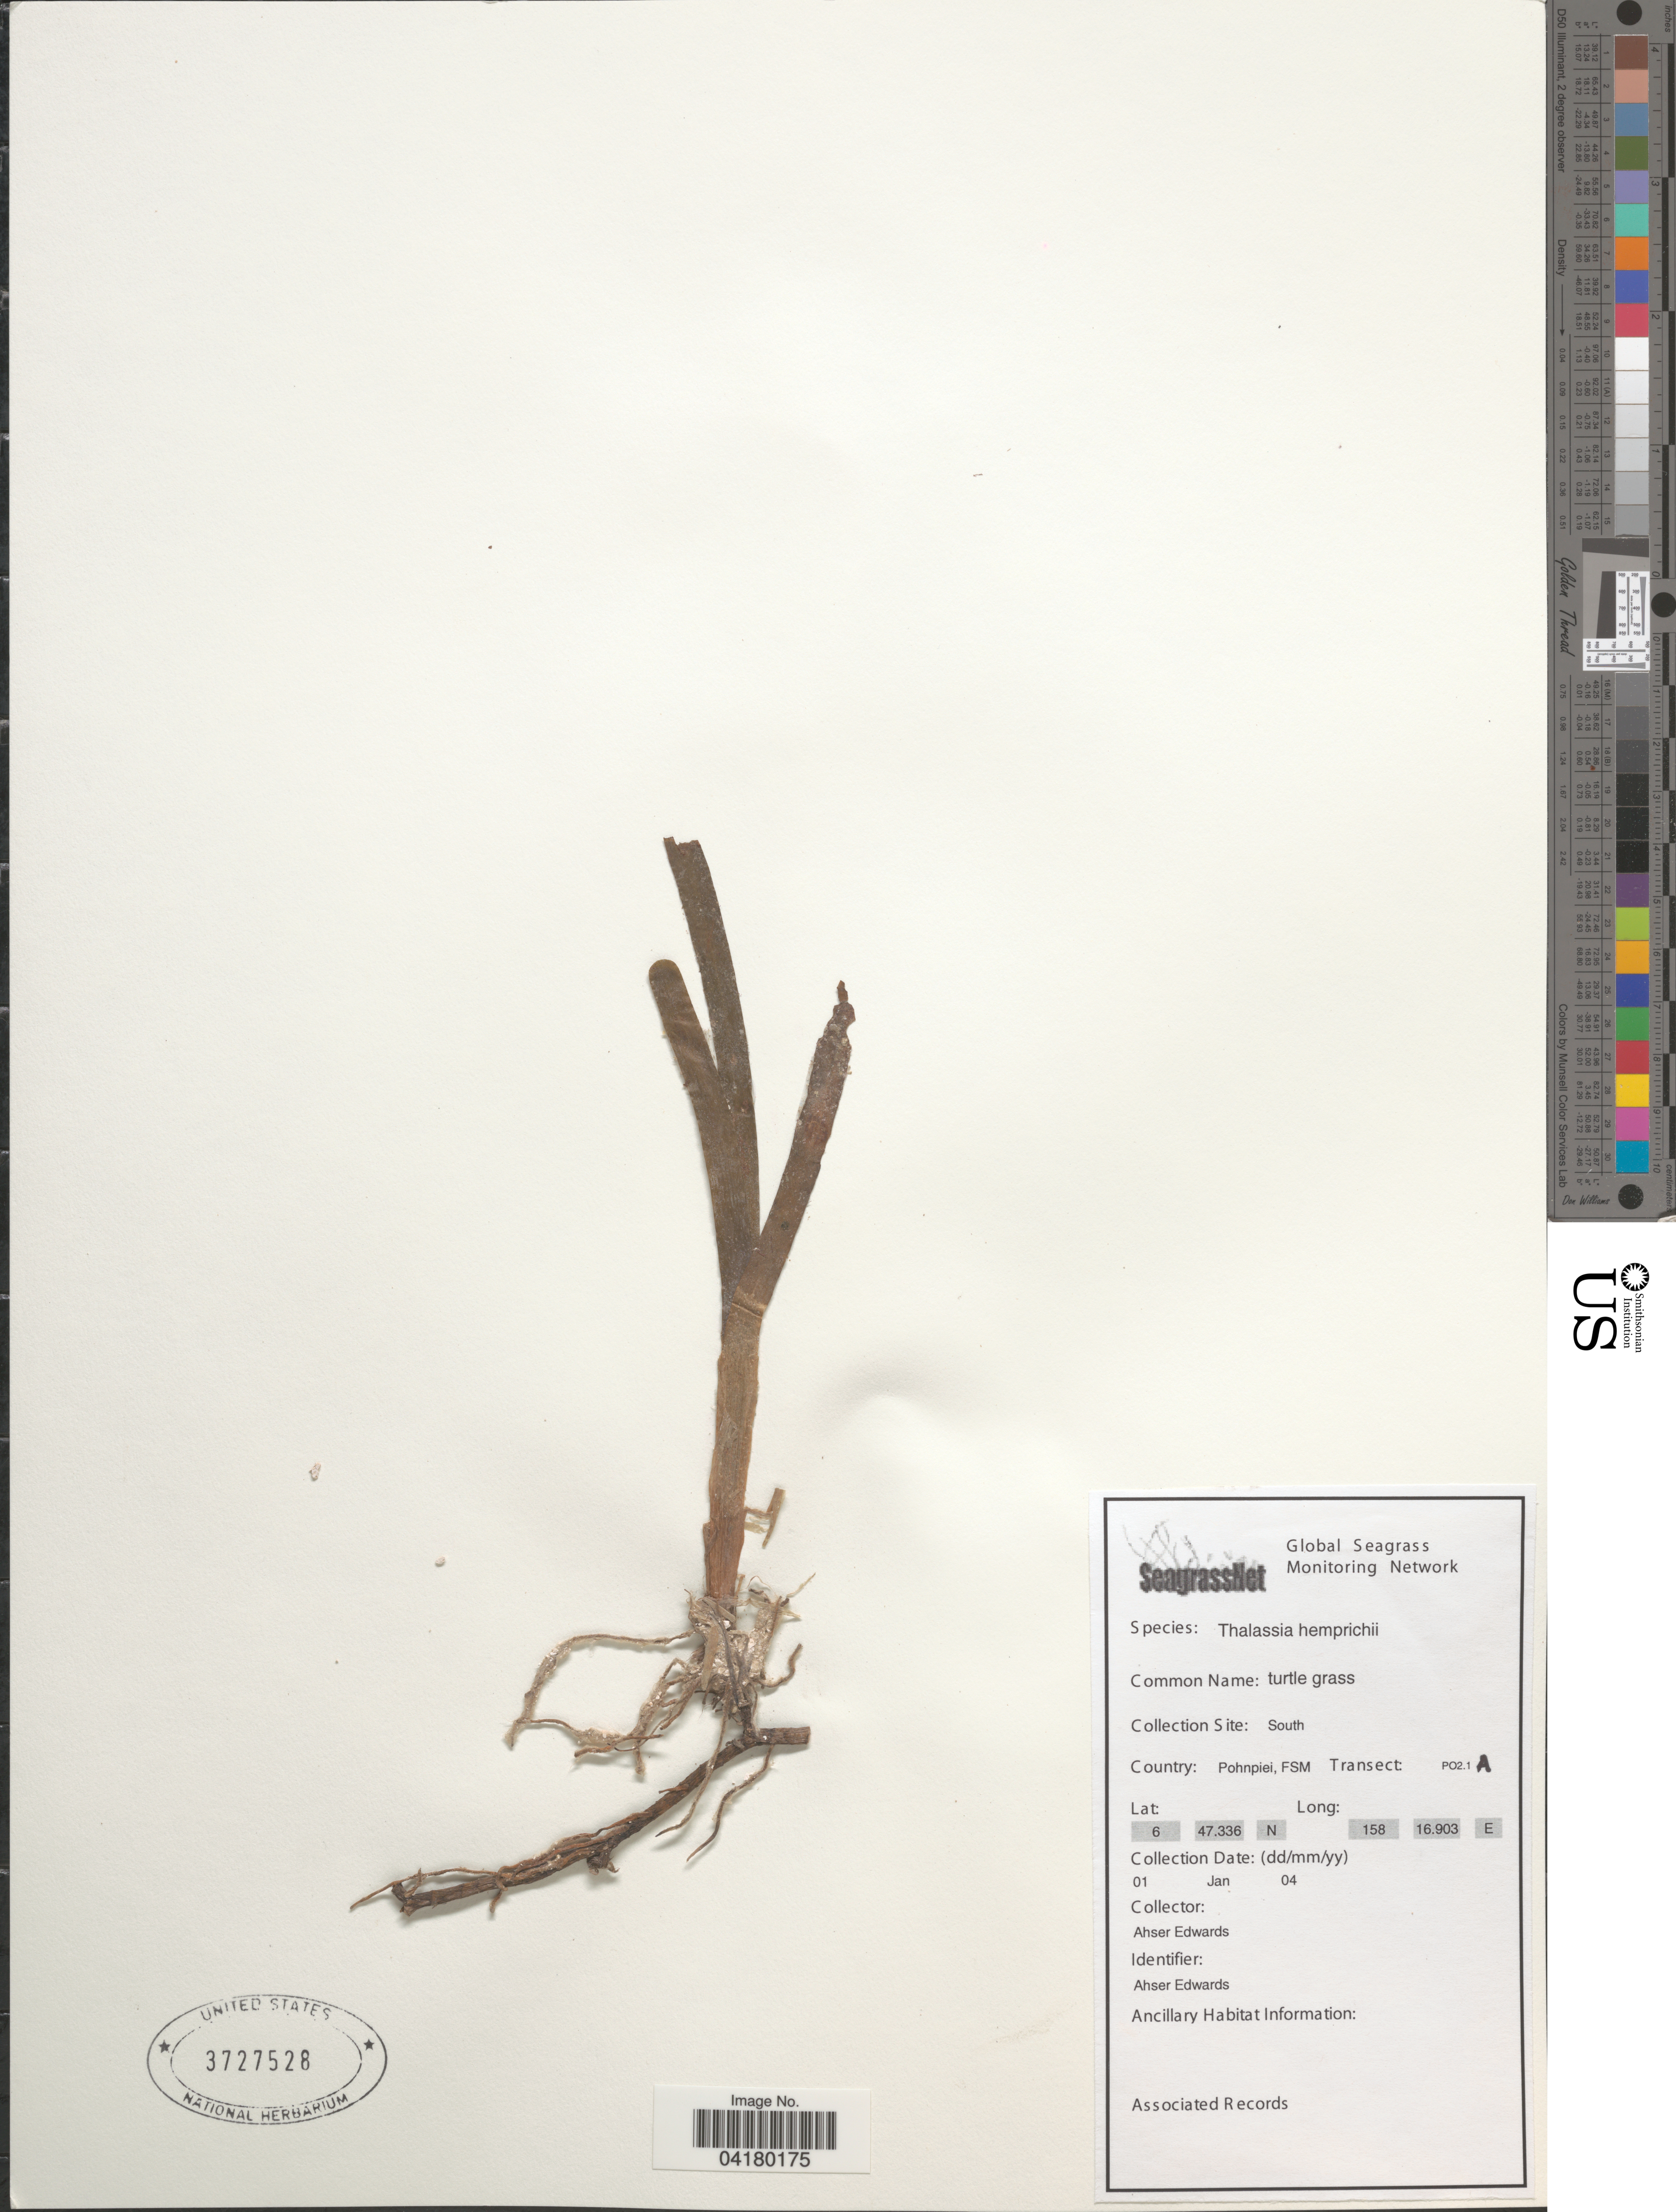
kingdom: Plantae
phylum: Tracheophyta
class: Liliopsida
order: Alismatales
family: Hydrocharitaceae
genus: Thalassia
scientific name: Thalassia hemprichii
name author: Asch.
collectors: A. Edwards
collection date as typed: Transcribed d/m/y: 1/1/4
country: Micronesia, Federated States of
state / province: Pohnpei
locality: Collection Site: South. Country: Pohnpiei, FSM. Transect: PO2.1A.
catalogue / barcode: US 3727528